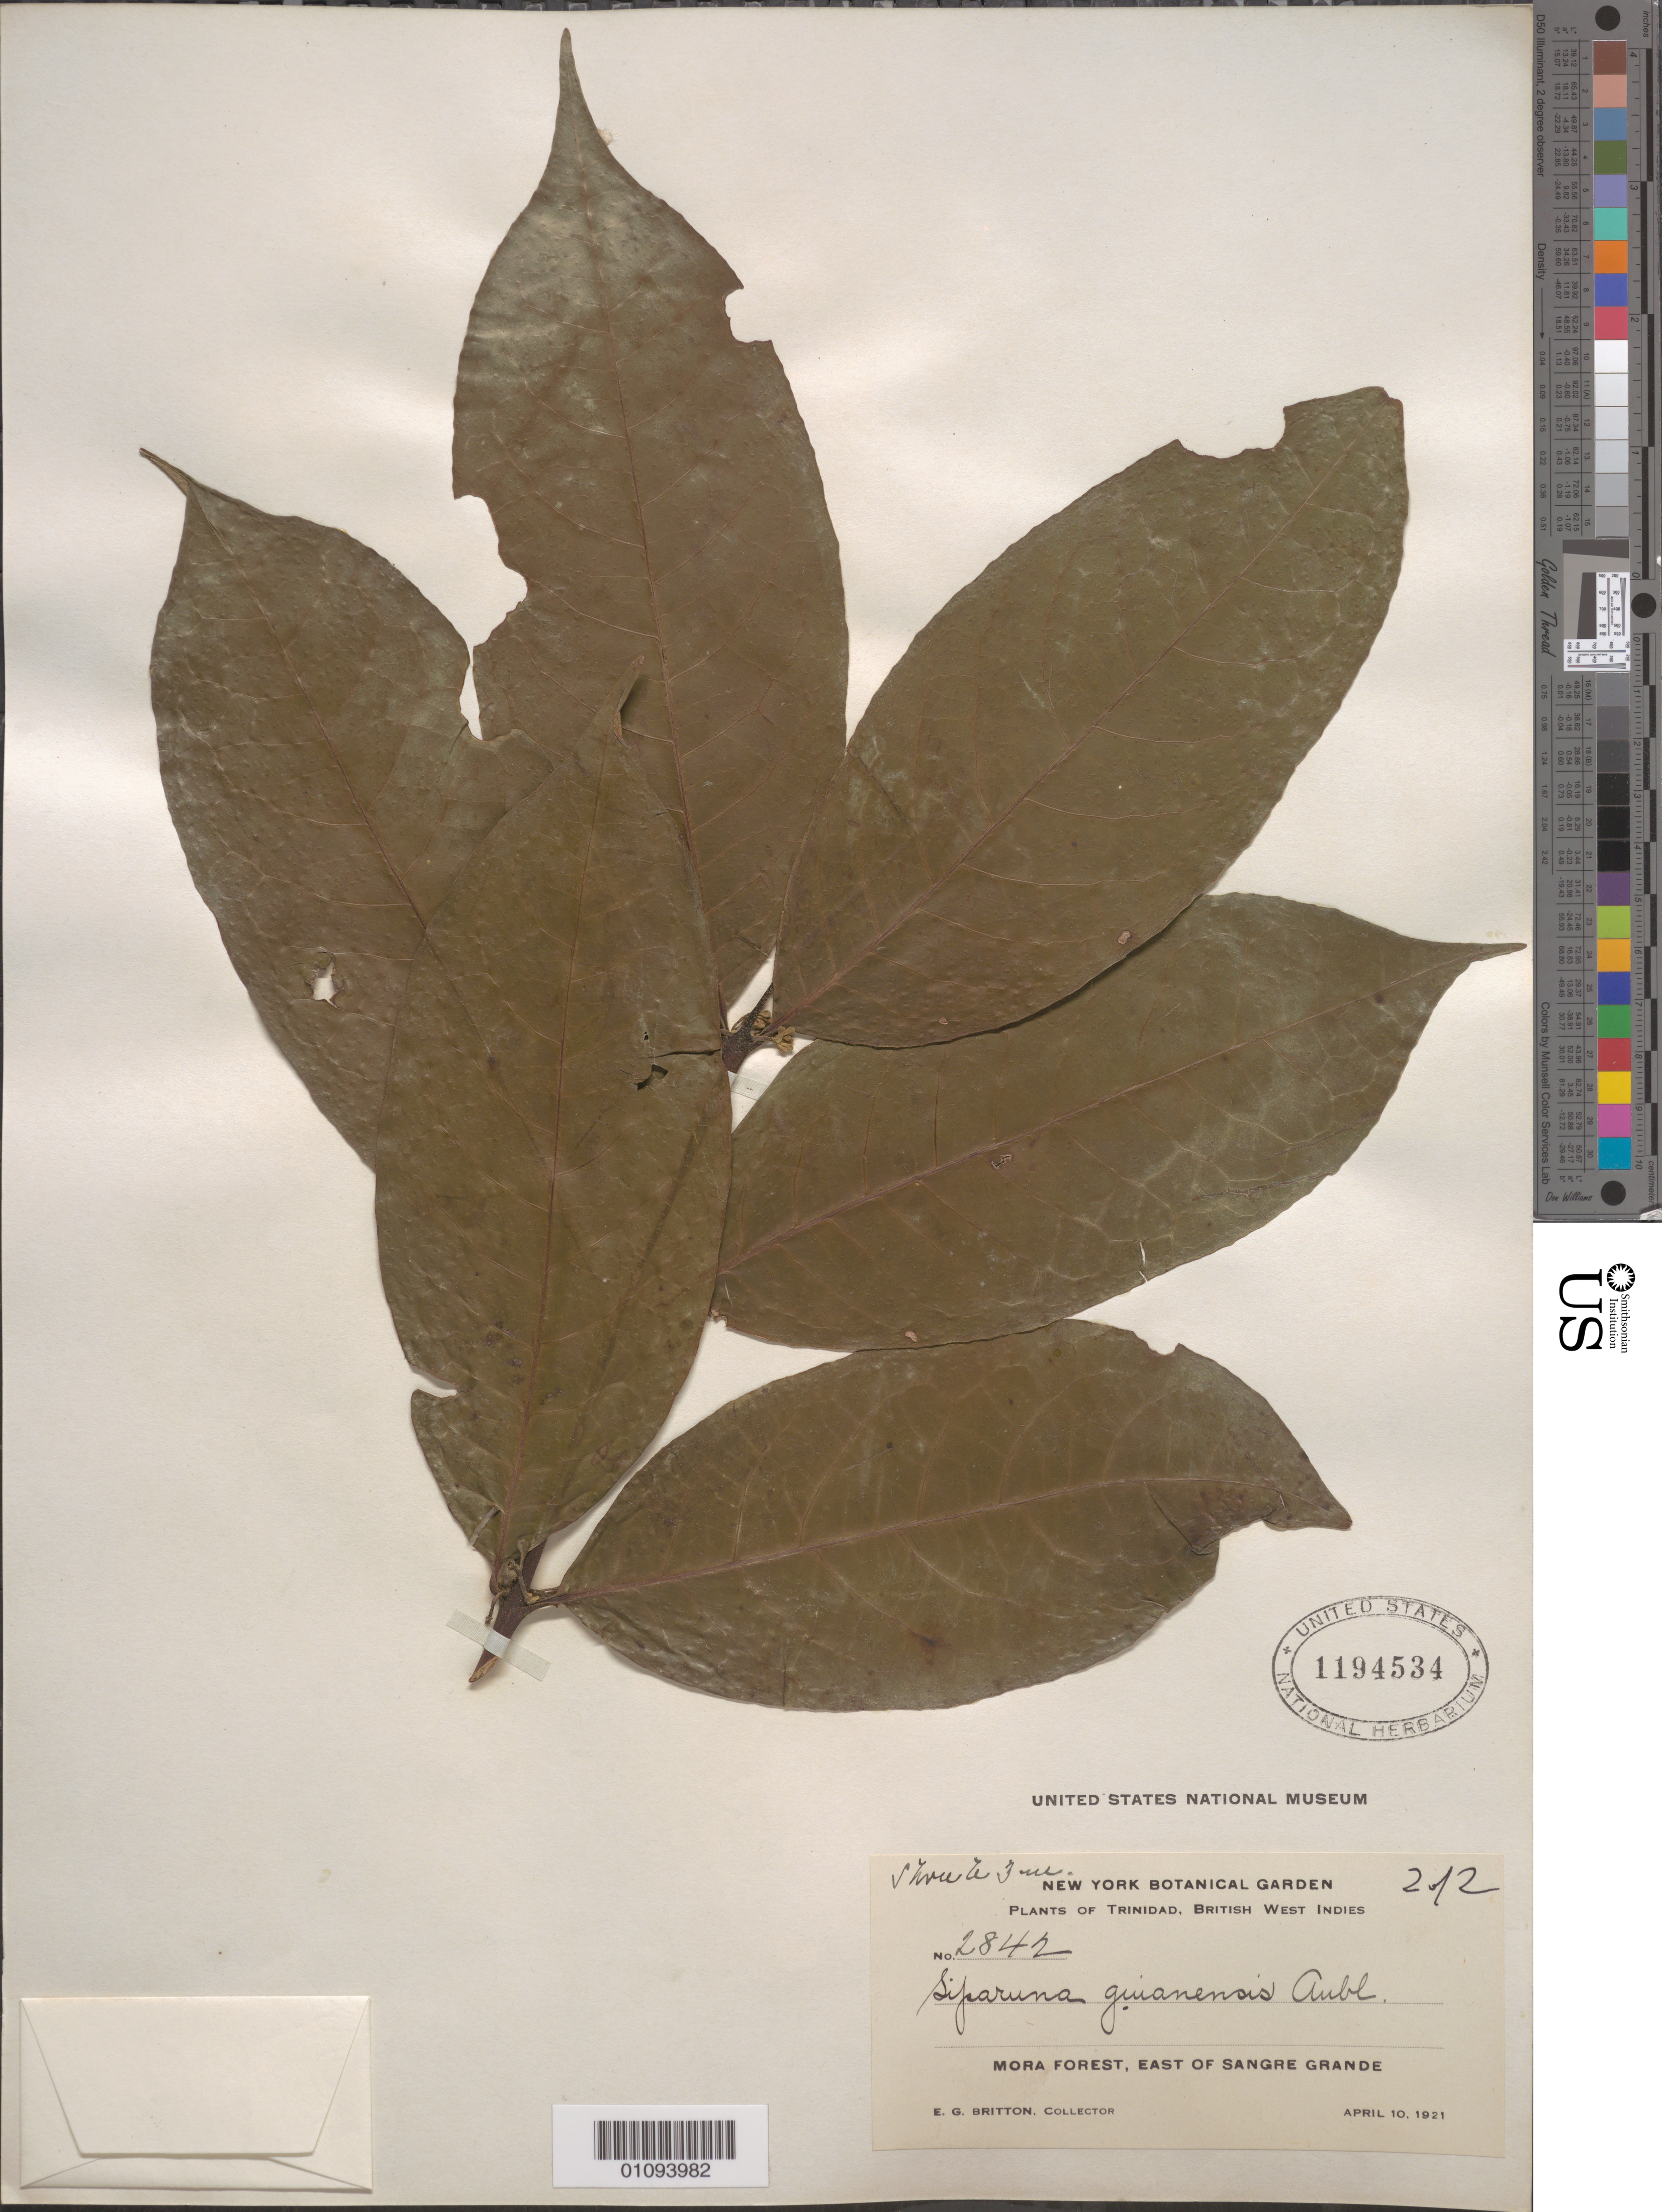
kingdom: Plantae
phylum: Tracheophyta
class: Magnoliopsida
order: Laurales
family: Siparunaceae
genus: Siparuna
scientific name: Siparuna guianensis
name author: Aubl.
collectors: E. G. Britton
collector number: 2842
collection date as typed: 10 Apr 1921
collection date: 1921-04-10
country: Trinidad and Tobago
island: Trinidad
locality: Mora Forest, E of Sangre Grande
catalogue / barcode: US 1194534